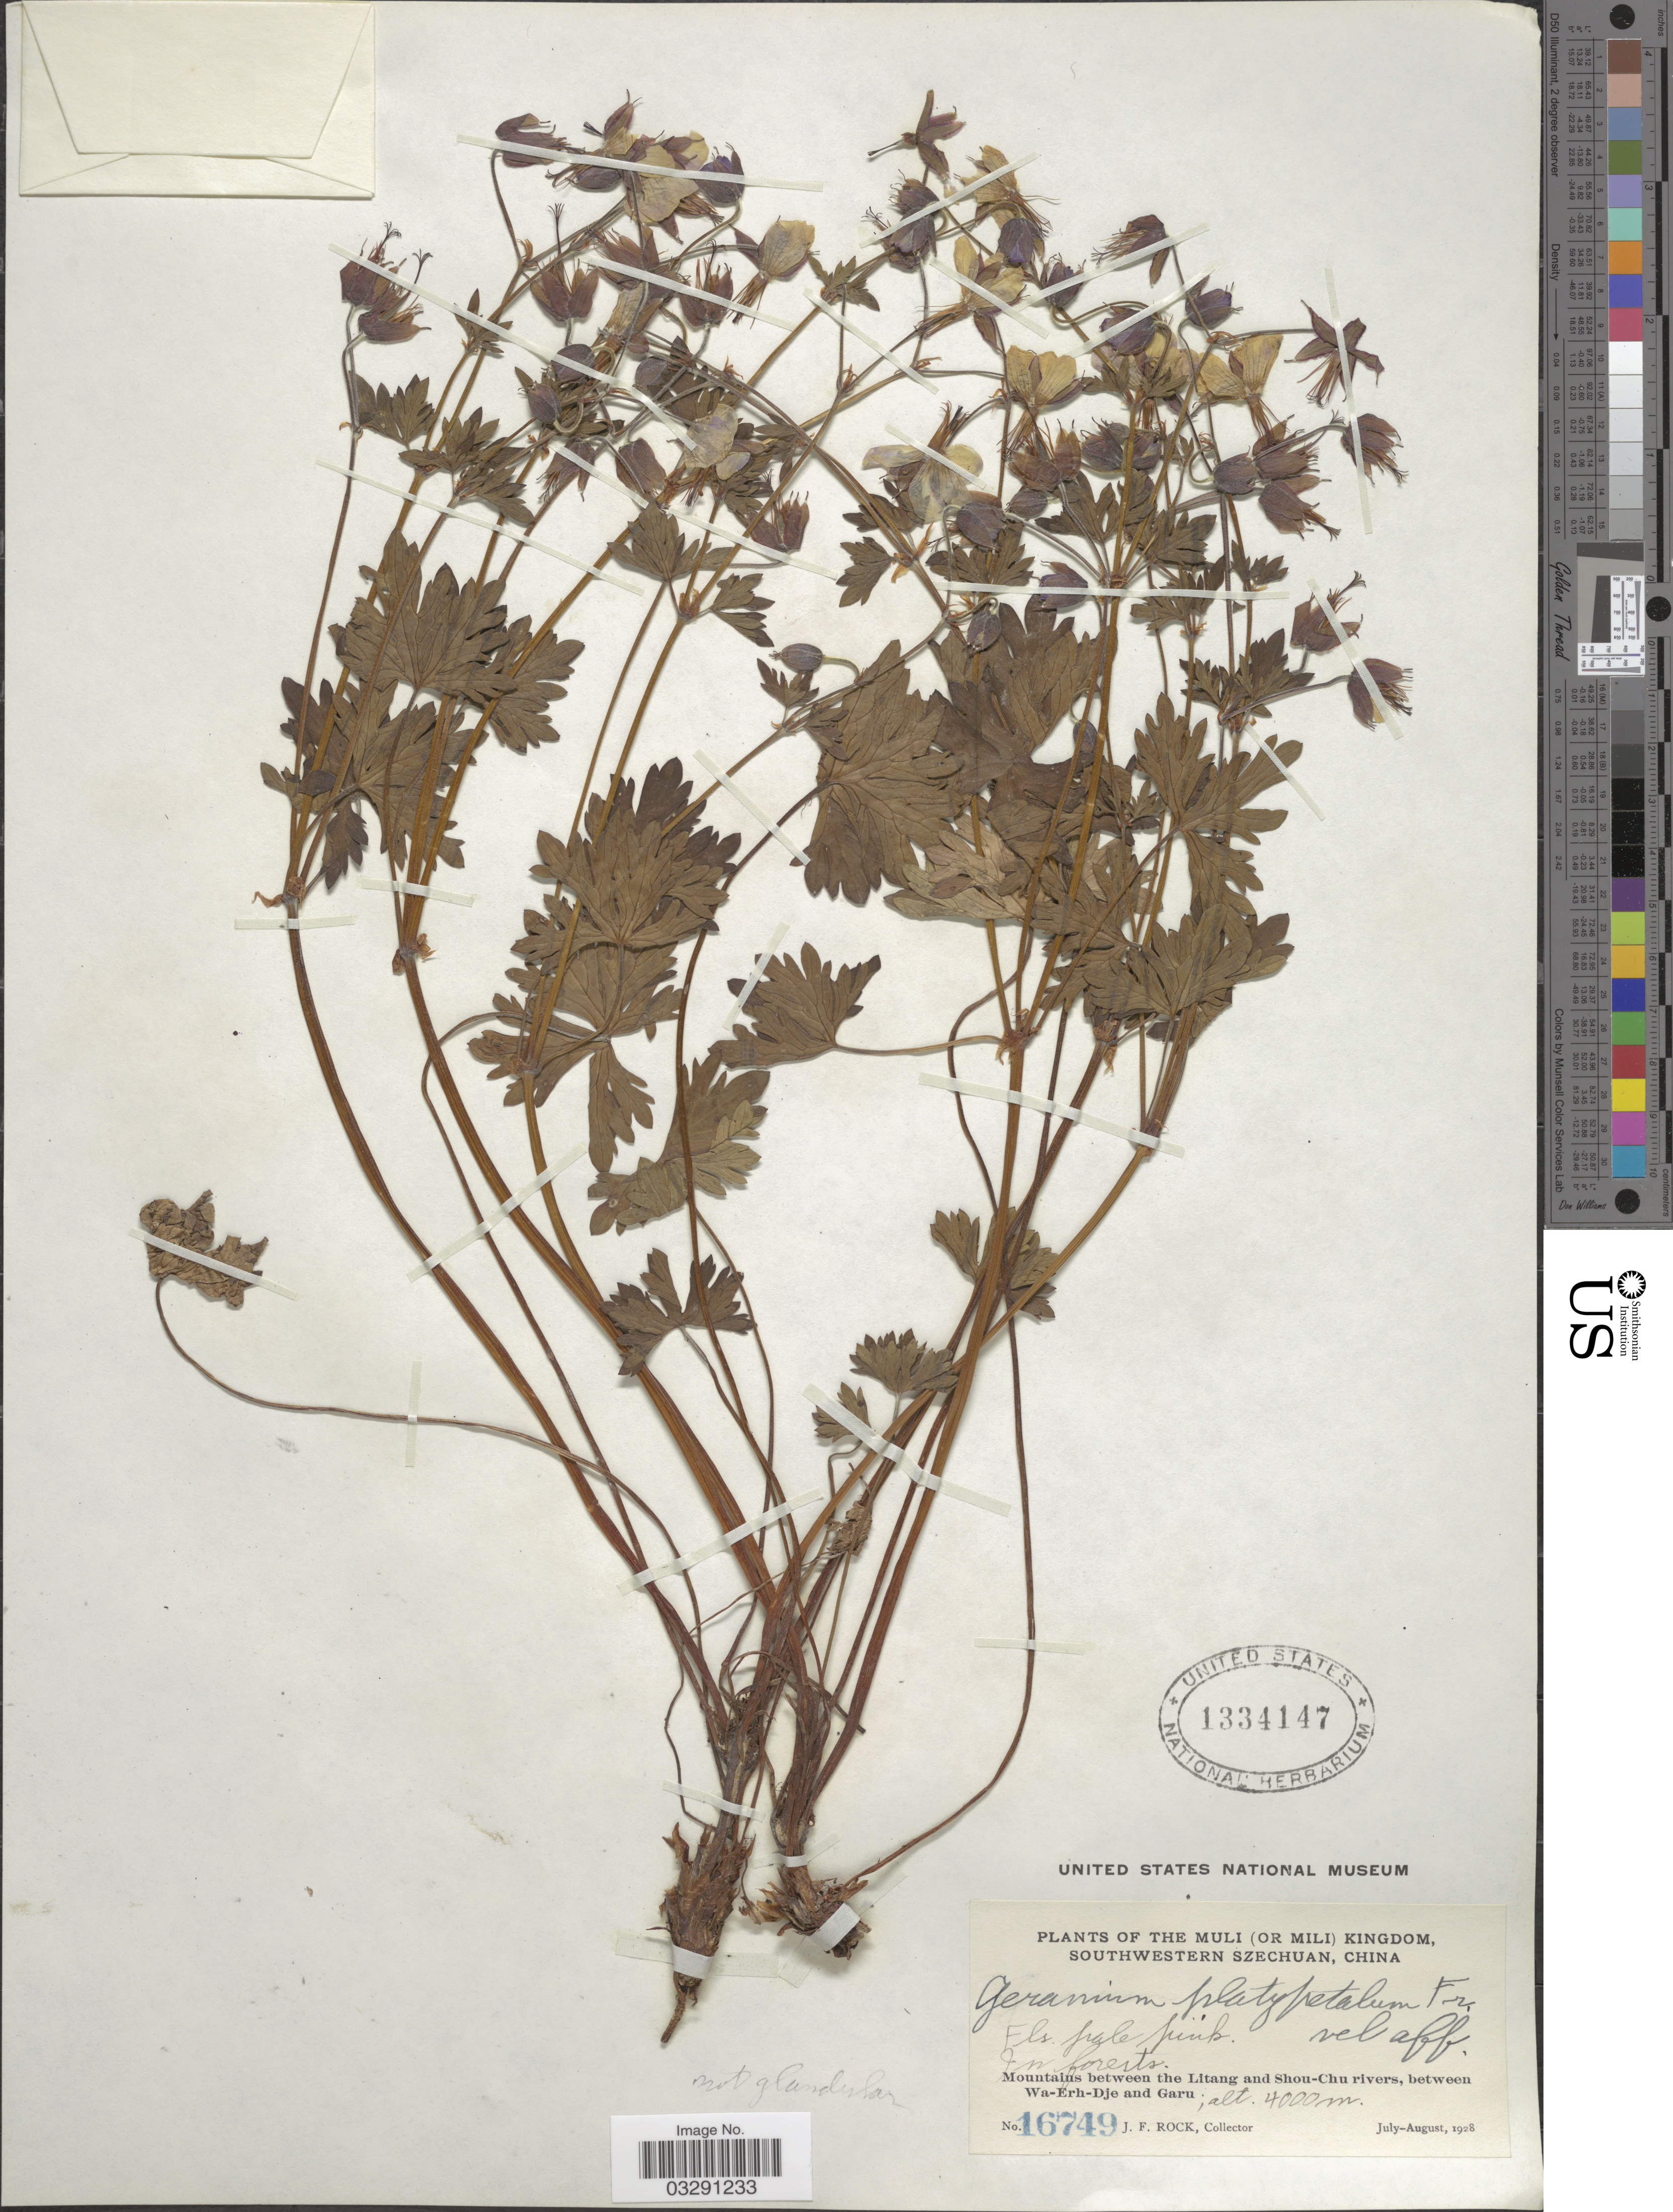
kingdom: Plantae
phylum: Tracheophyta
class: Magnoliopsida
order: Geraniales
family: Geraniaceae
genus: Geranium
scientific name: Geranium platypetalum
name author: Franch.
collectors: J. Rock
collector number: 16749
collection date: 1928-07/1928-08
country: China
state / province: Sichuan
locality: The Muli (or Mili) Kingdom, Southwestern Szechuan, Mountains between the Litang and Shou-Chu rivers, between Wa-Erh-Dje and Garu.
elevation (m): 4000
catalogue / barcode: US 1334147